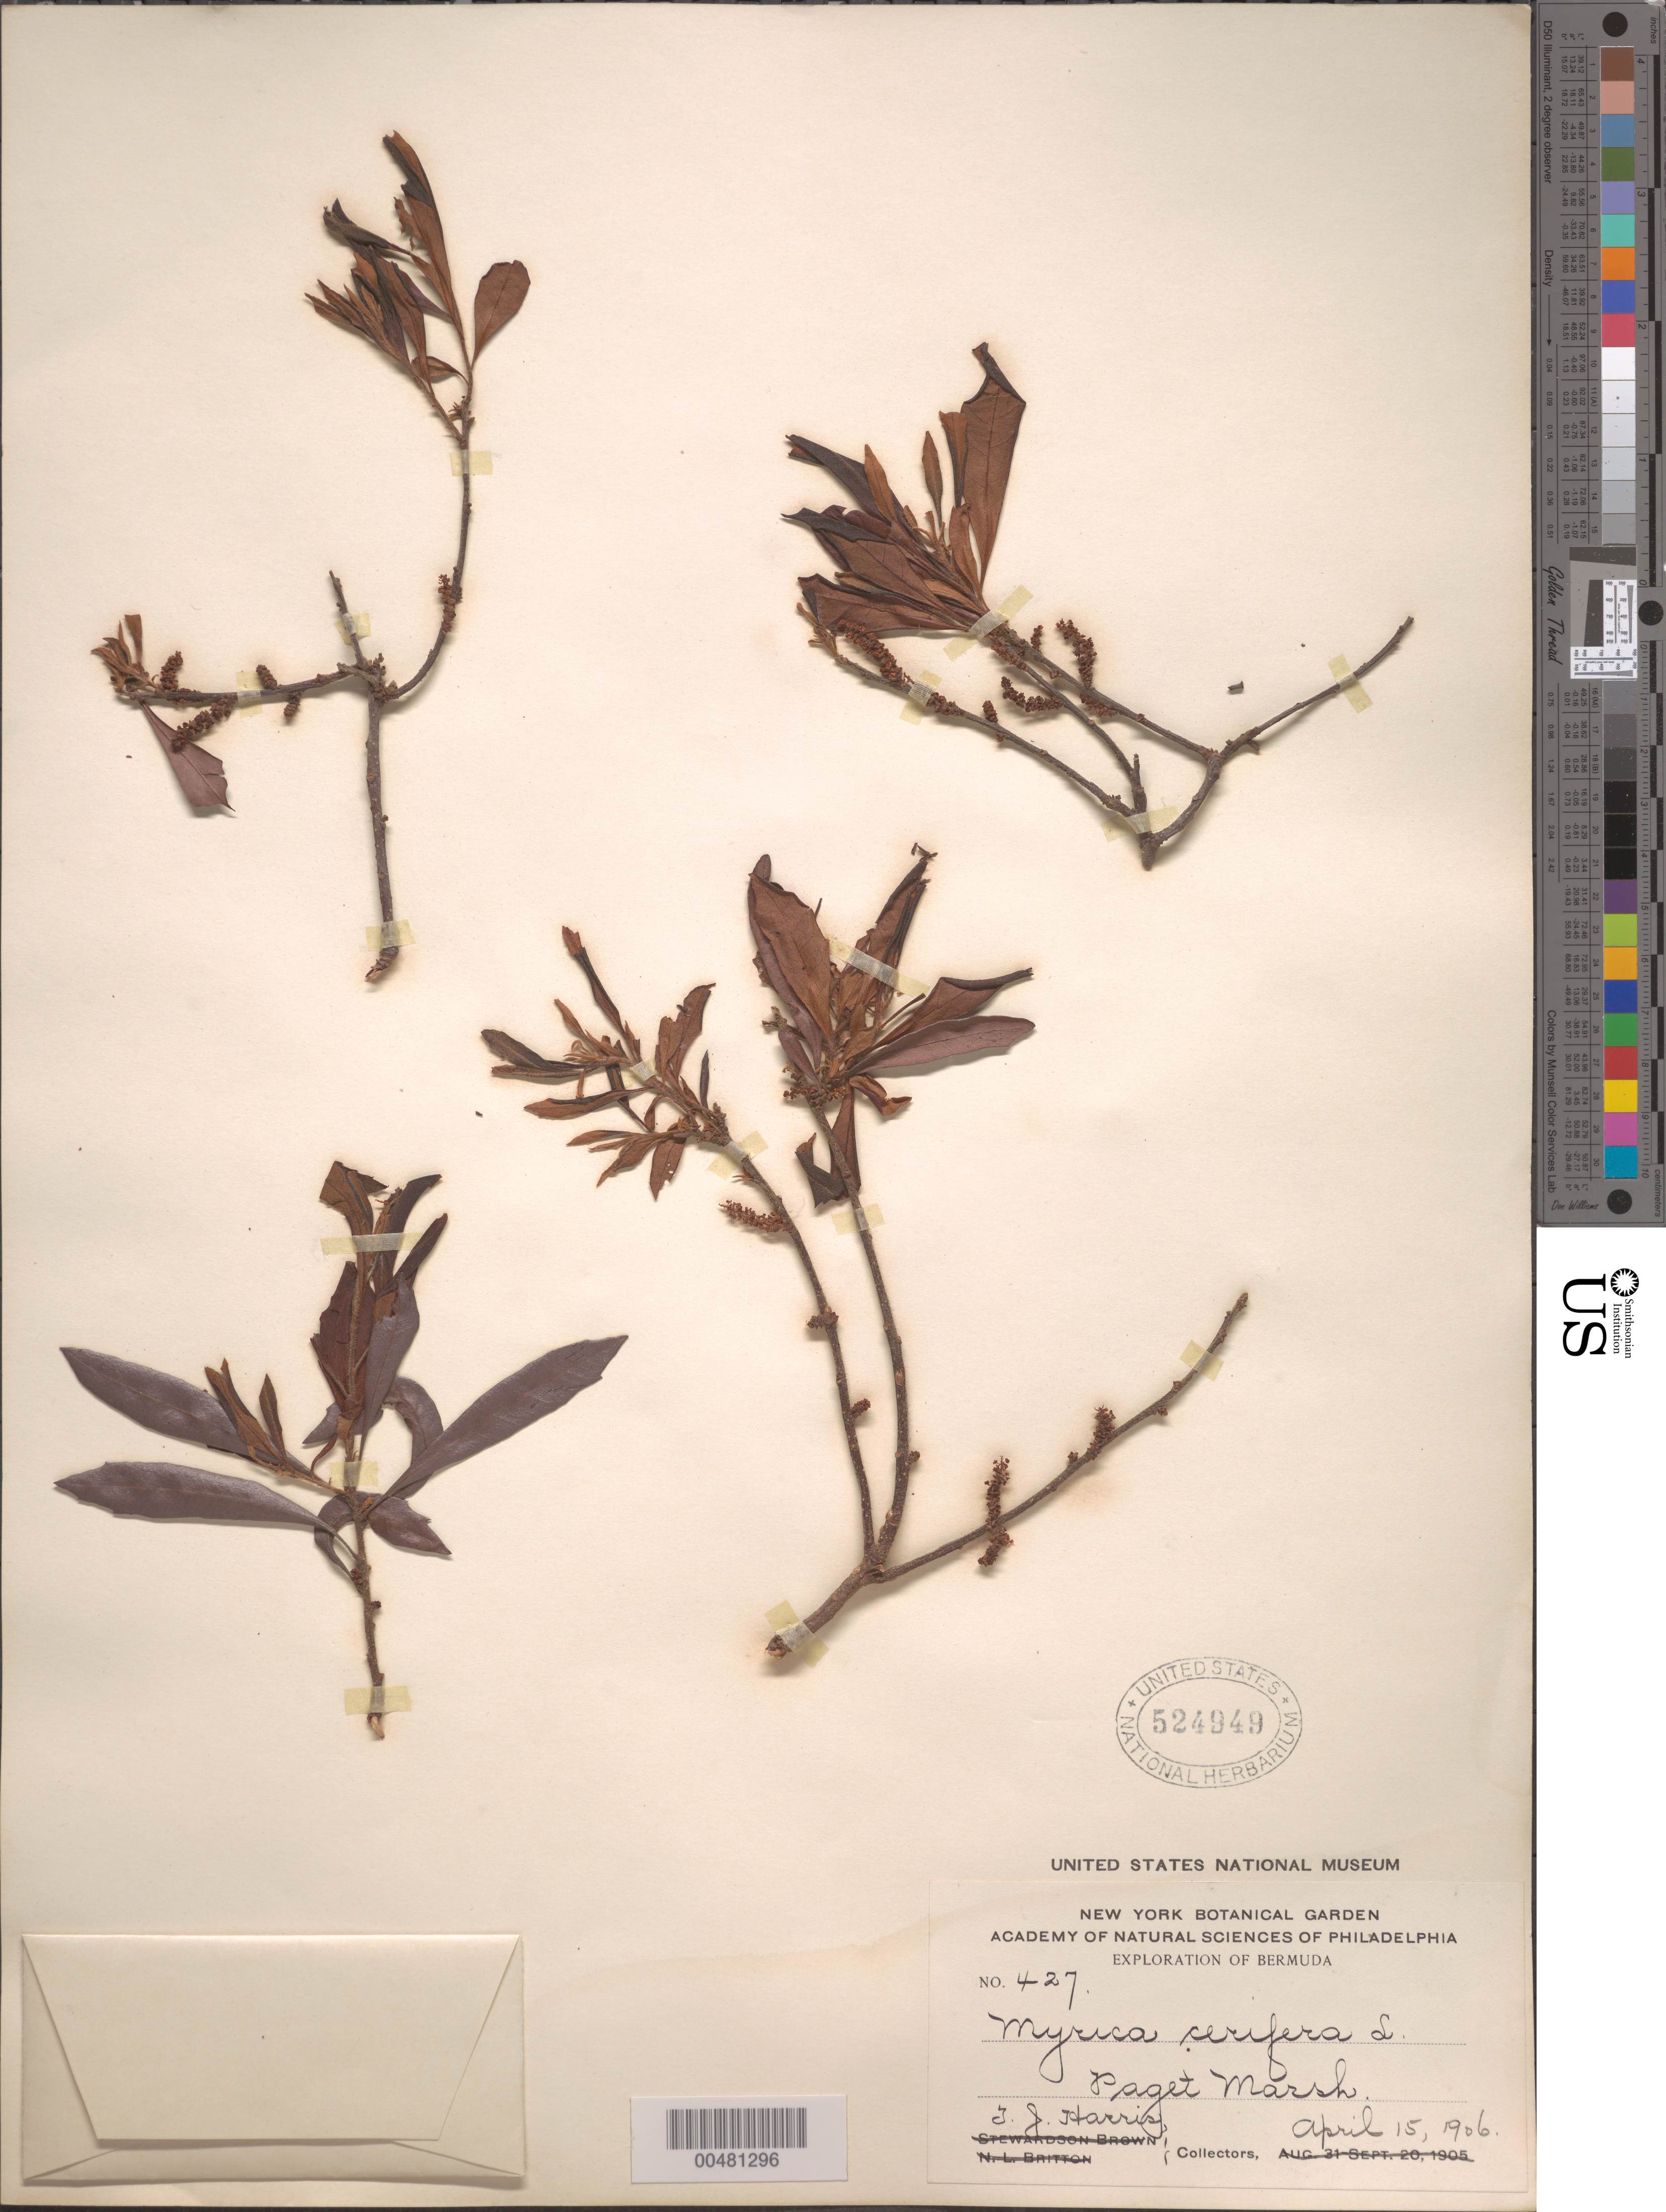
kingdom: Plantae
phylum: Tracheophyta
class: Magnoliopsida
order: Fagales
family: Myricaceae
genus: Morella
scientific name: Morella cerifera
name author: (L.) Small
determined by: Strong, M. T., (US), Smithsonian Institution - National Museum of Natural History (UNITED STATES)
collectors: T. Harris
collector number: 427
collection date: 1906-04-15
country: Bermuda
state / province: Paget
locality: Paget Marsh.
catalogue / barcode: US 524949